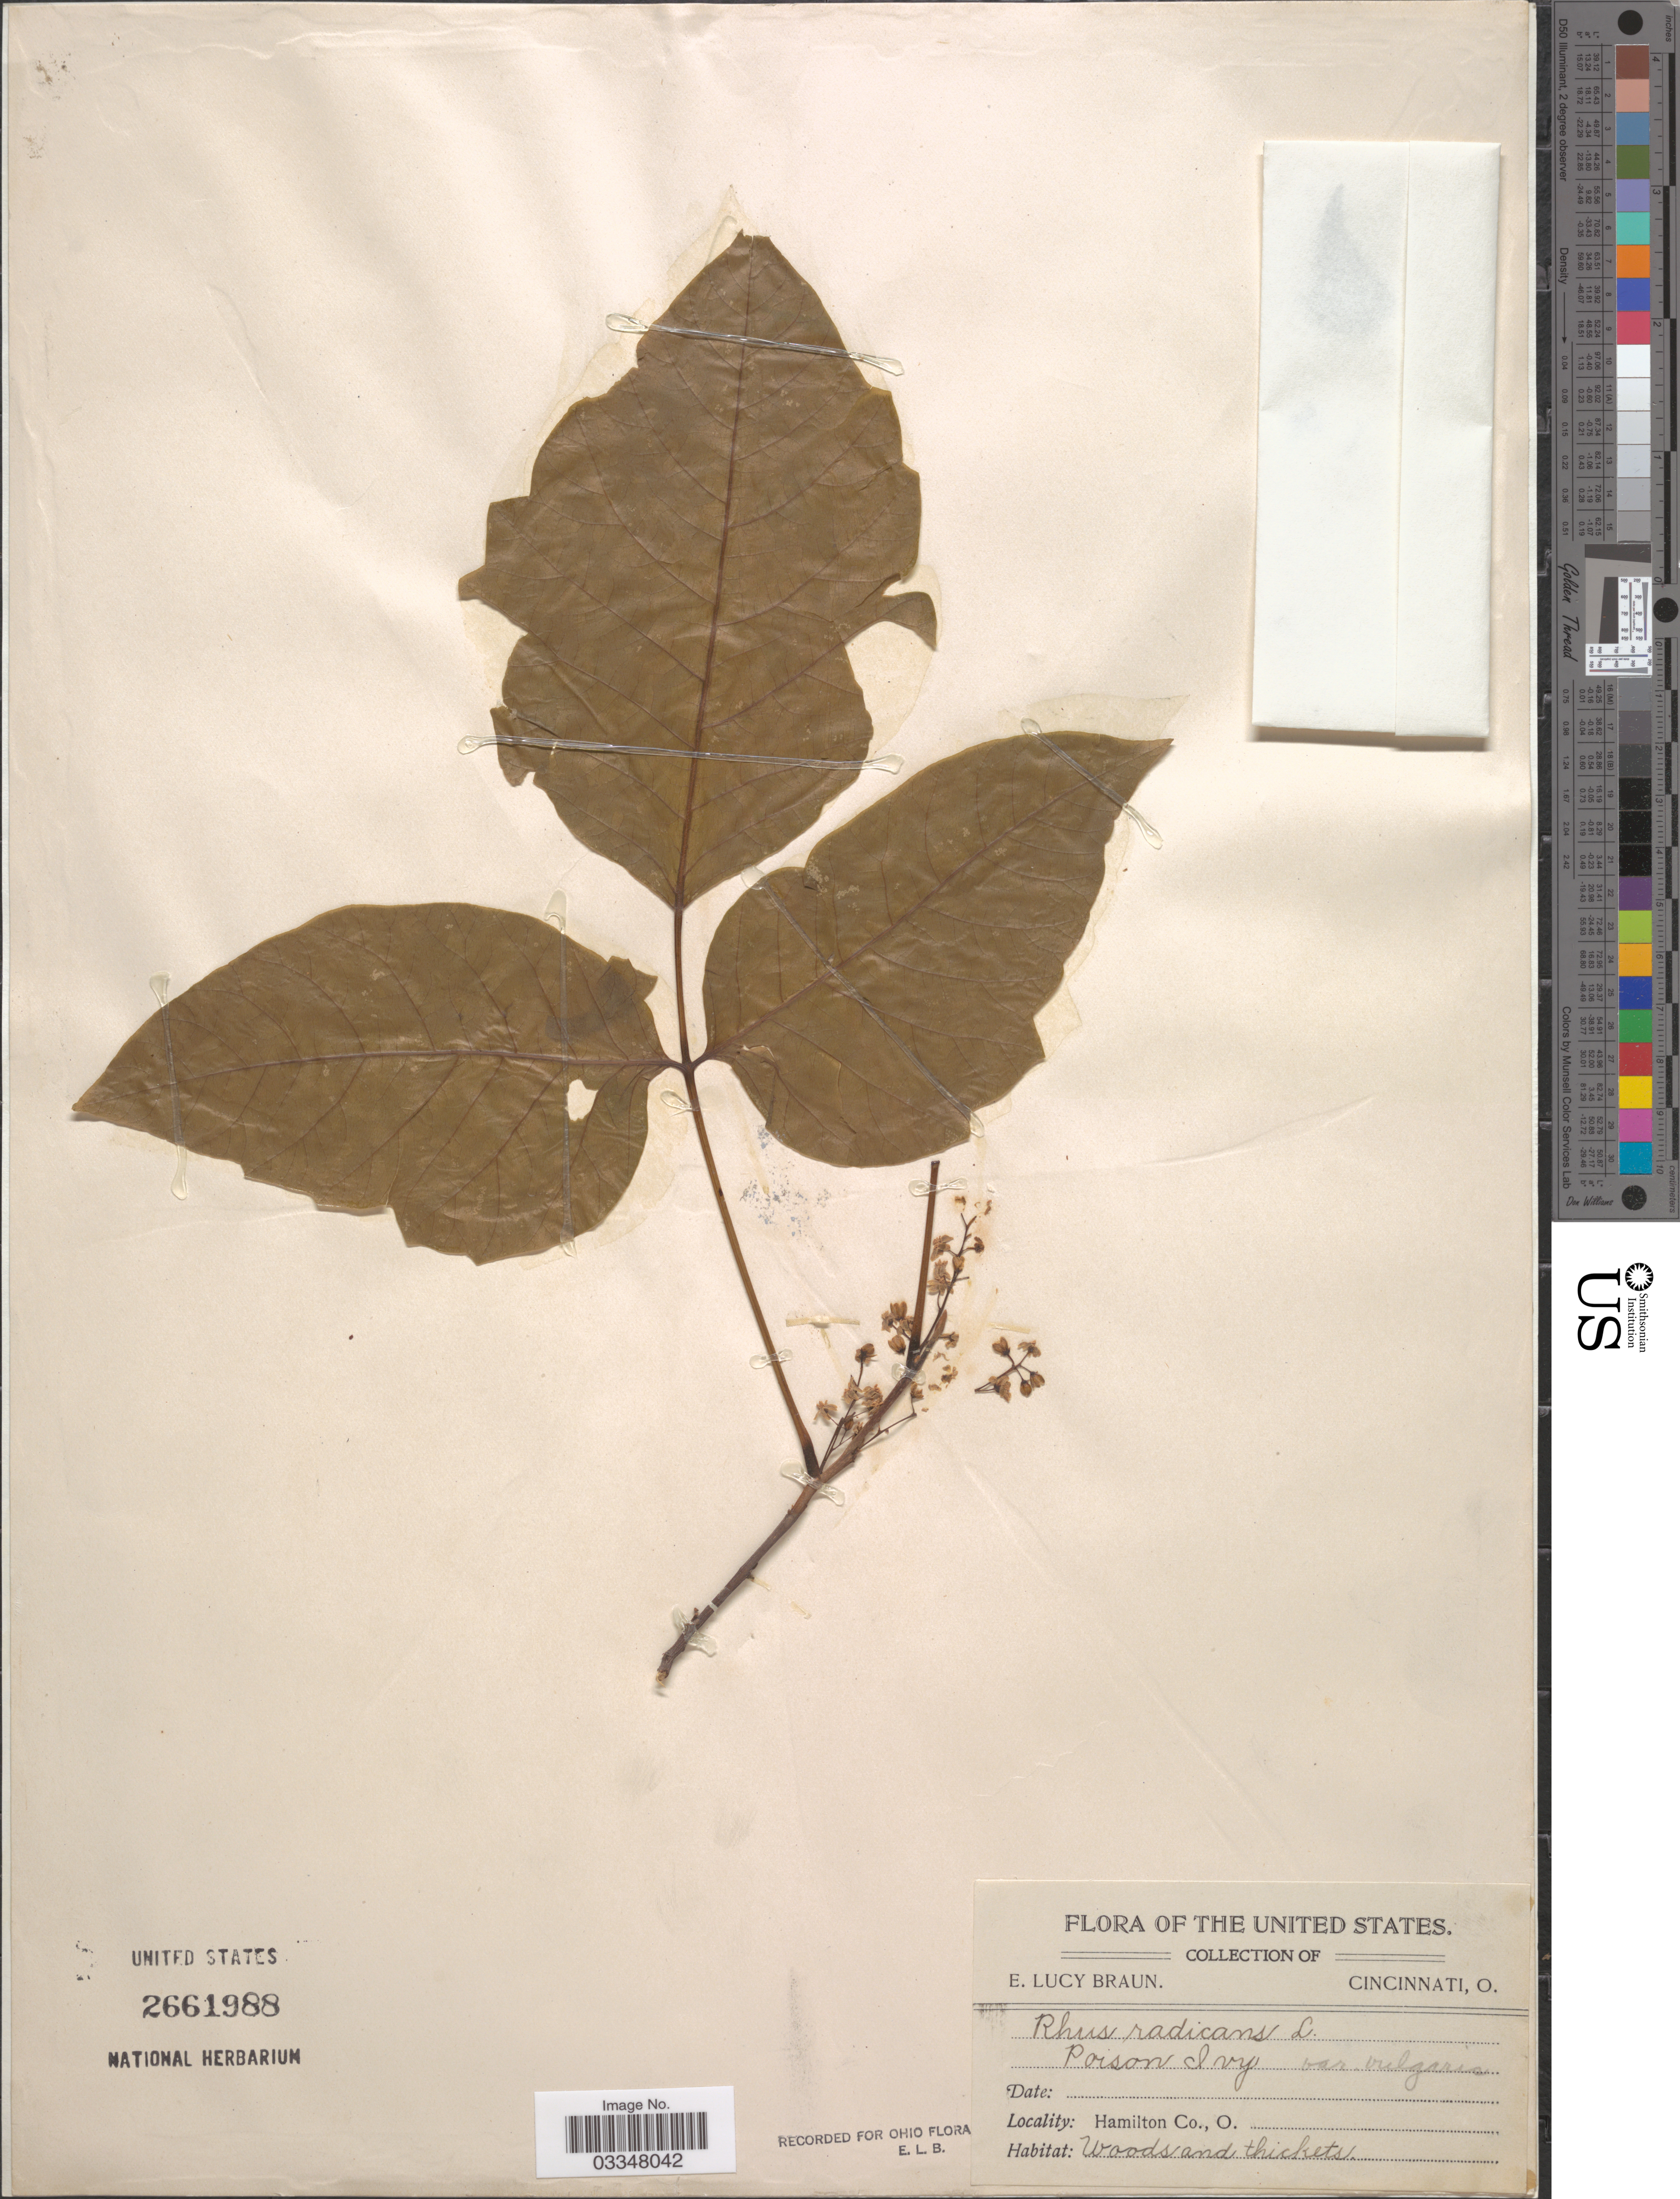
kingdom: Plantae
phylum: Tracheophyta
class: Magnoliopsida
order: Sapindales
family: Anacardiaceae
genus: Toxicodendron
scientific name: Toxicodendron radicans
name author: (L.) Kuntze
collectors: E. L. Braun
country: United States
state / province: Ohio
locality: Hamilton Co.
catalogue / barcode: US 2661988